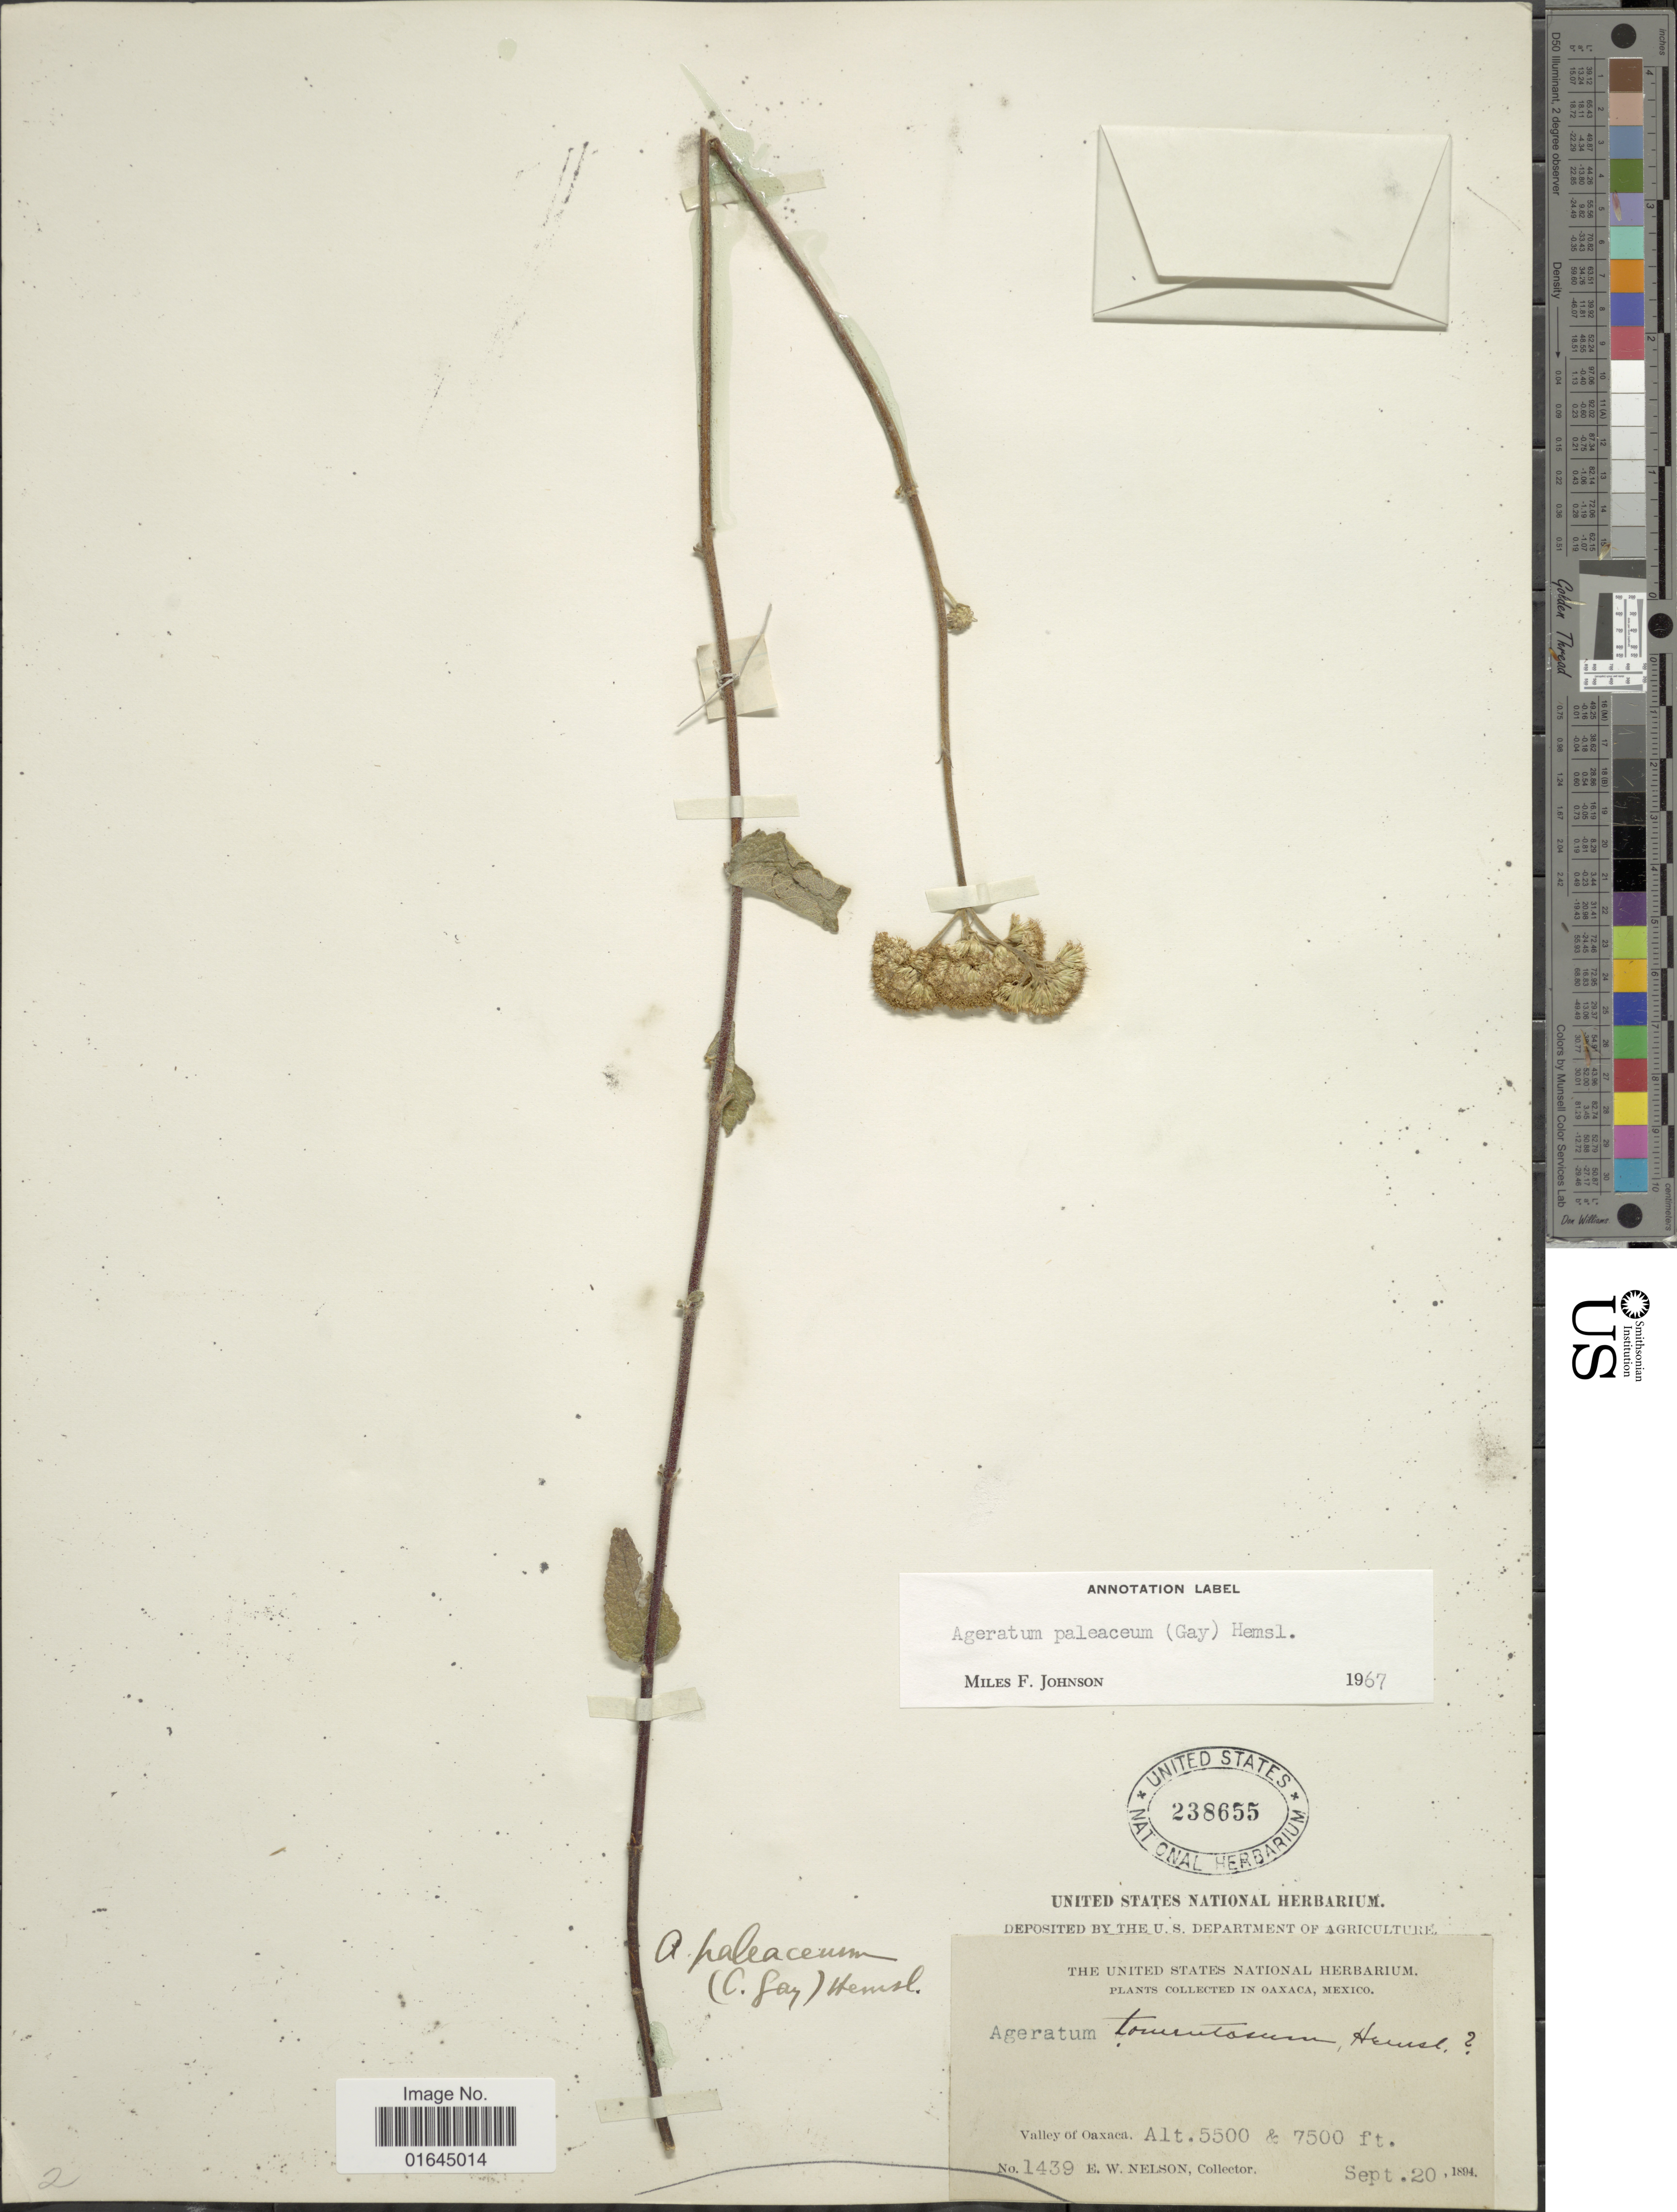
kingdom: Plantae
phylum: Tracheophyta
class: Magnoliopsida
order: Asterales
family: Asteraceae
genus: Ageratum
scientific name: Ageratum paleaceum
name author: (DC.) Hemsl.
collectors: E. W. Nelson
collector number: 1439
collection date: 1894-09-20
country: Mexico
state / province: Oaxaca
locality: Valley of Oaxaca.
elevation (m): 1676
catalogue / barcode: US 238655